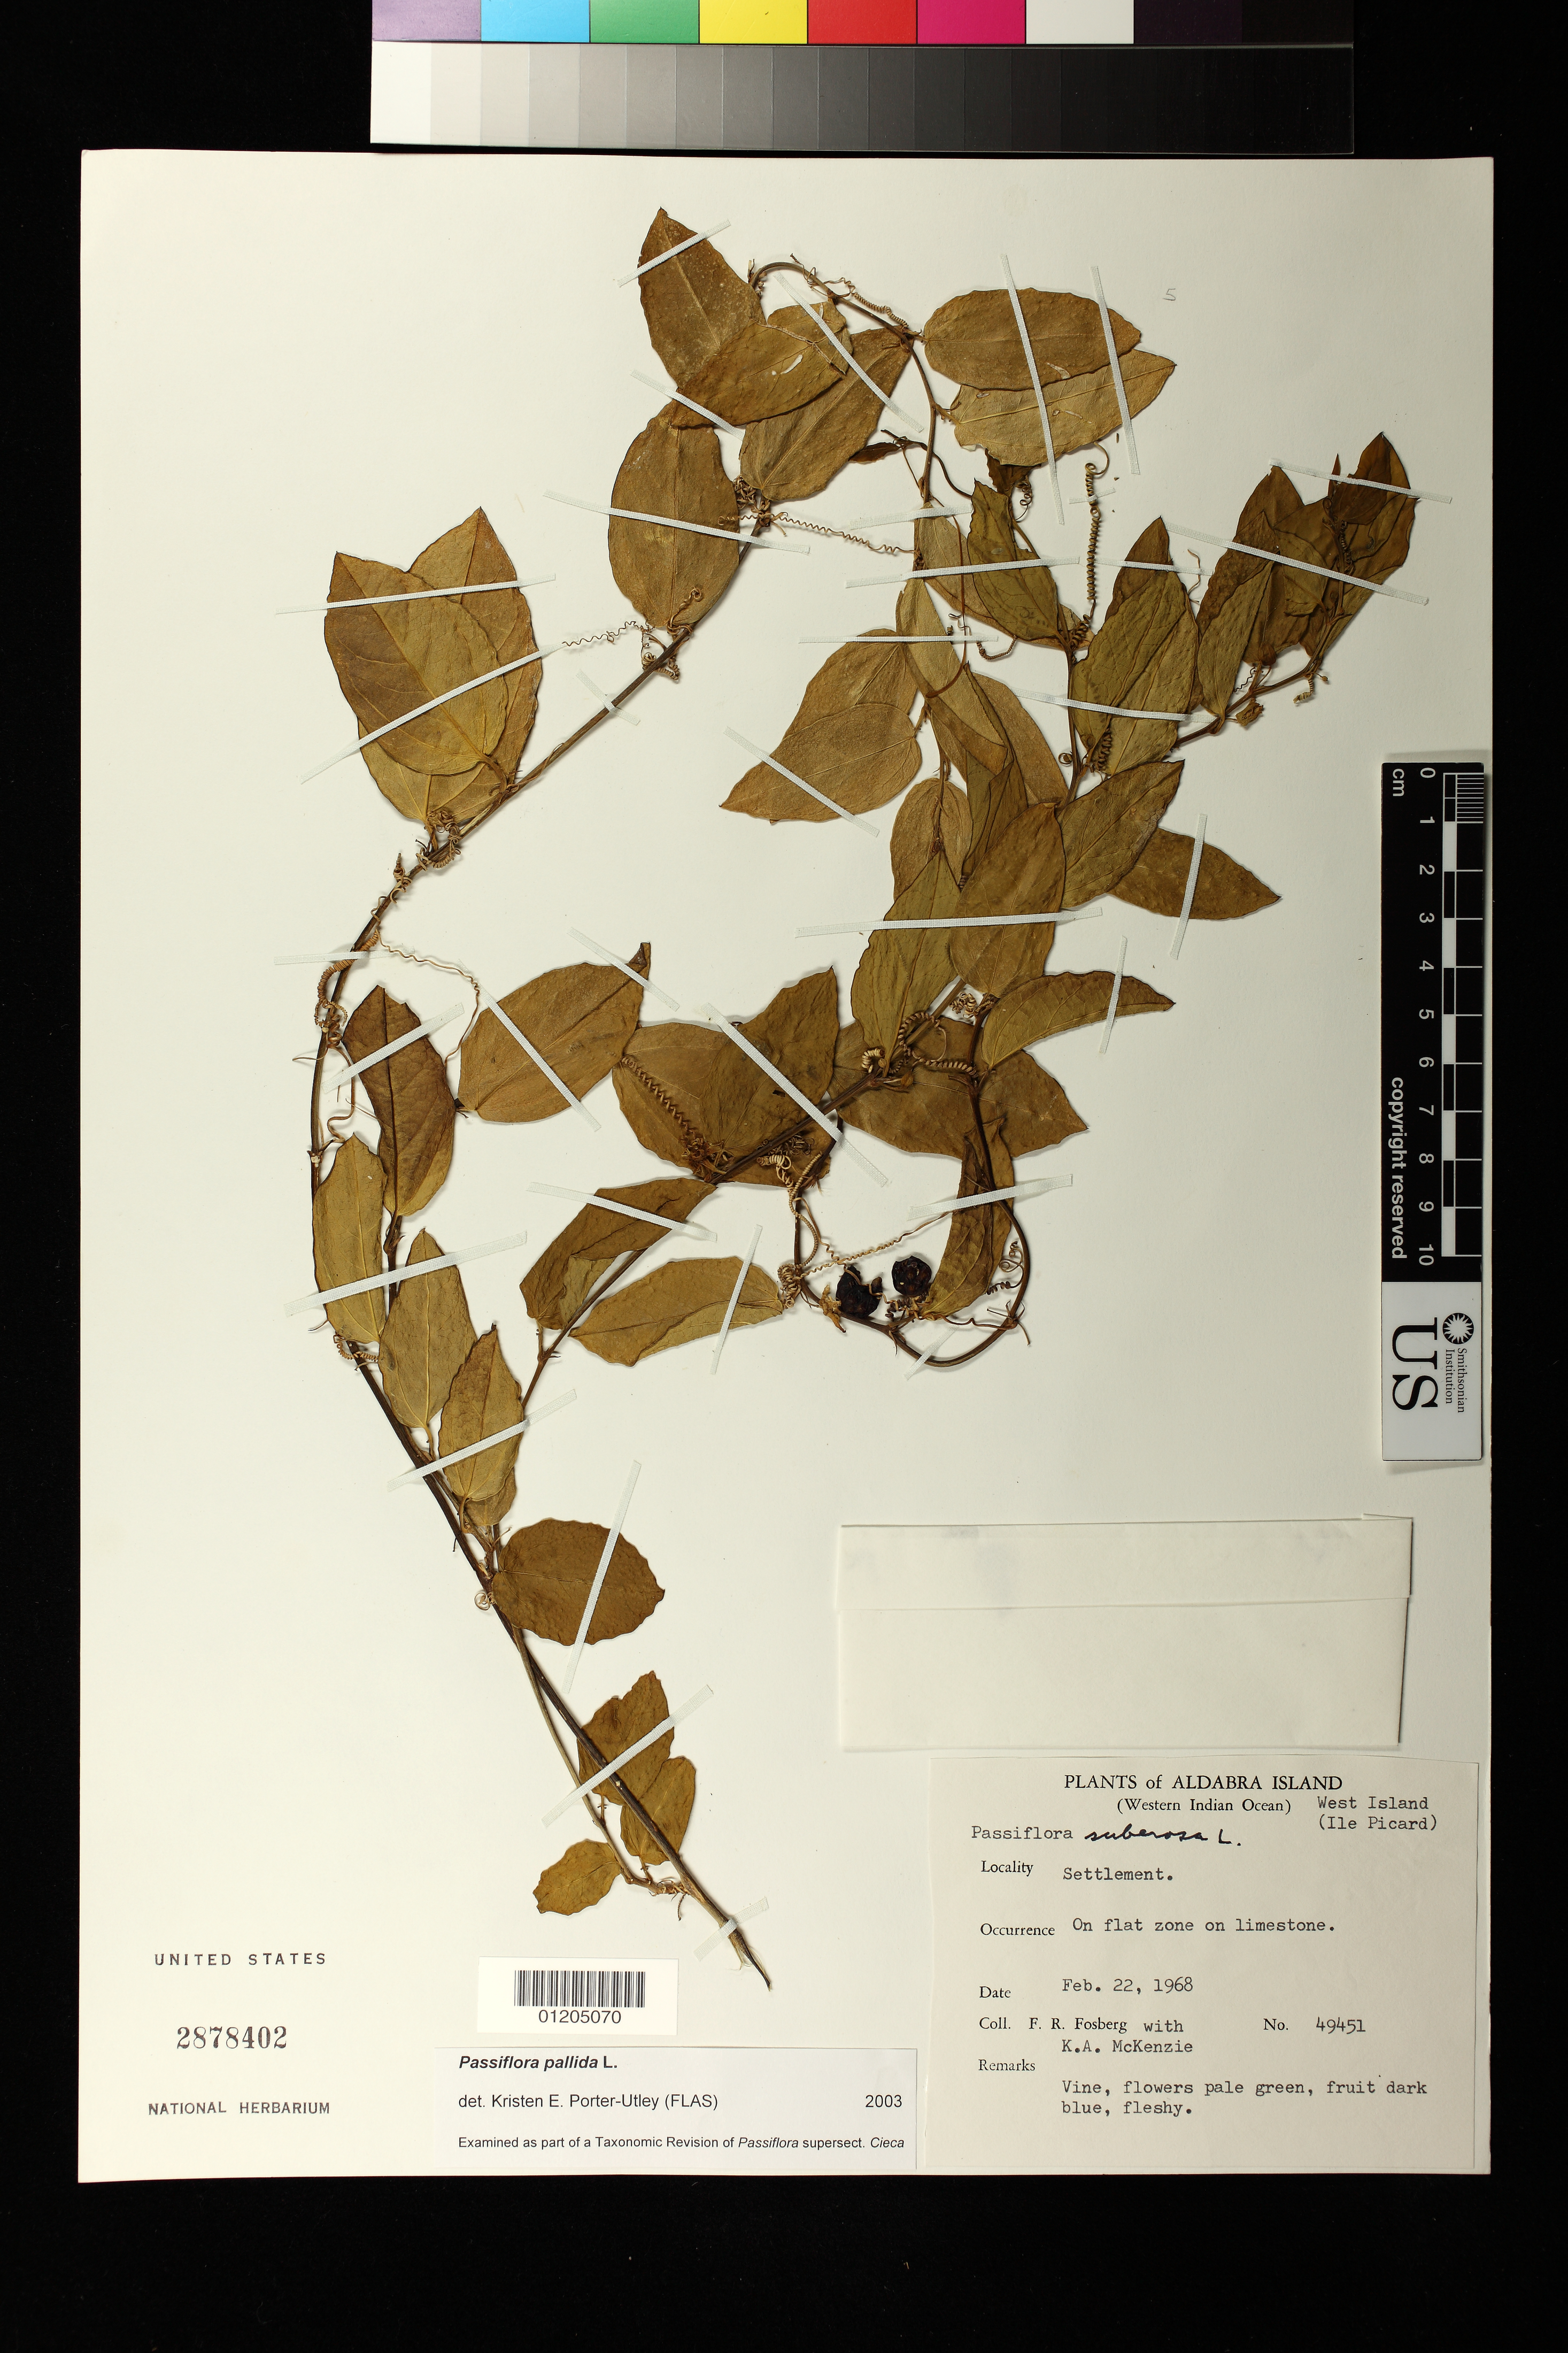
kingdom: Plantae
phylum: Tracheophyta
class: Magnoliopsida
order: Malpighiales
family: Passifloraceae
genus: Passiflora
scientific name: Passiflora pallida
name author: L.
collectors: F. R. Fosberg & K. McKenzie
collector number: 49451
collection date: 1968-02-22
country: Seychelles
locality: Aldabra (Group) Island. West Island (Ile Picard) Settlement. On flat zone on limestone.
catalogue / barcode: US 2878402